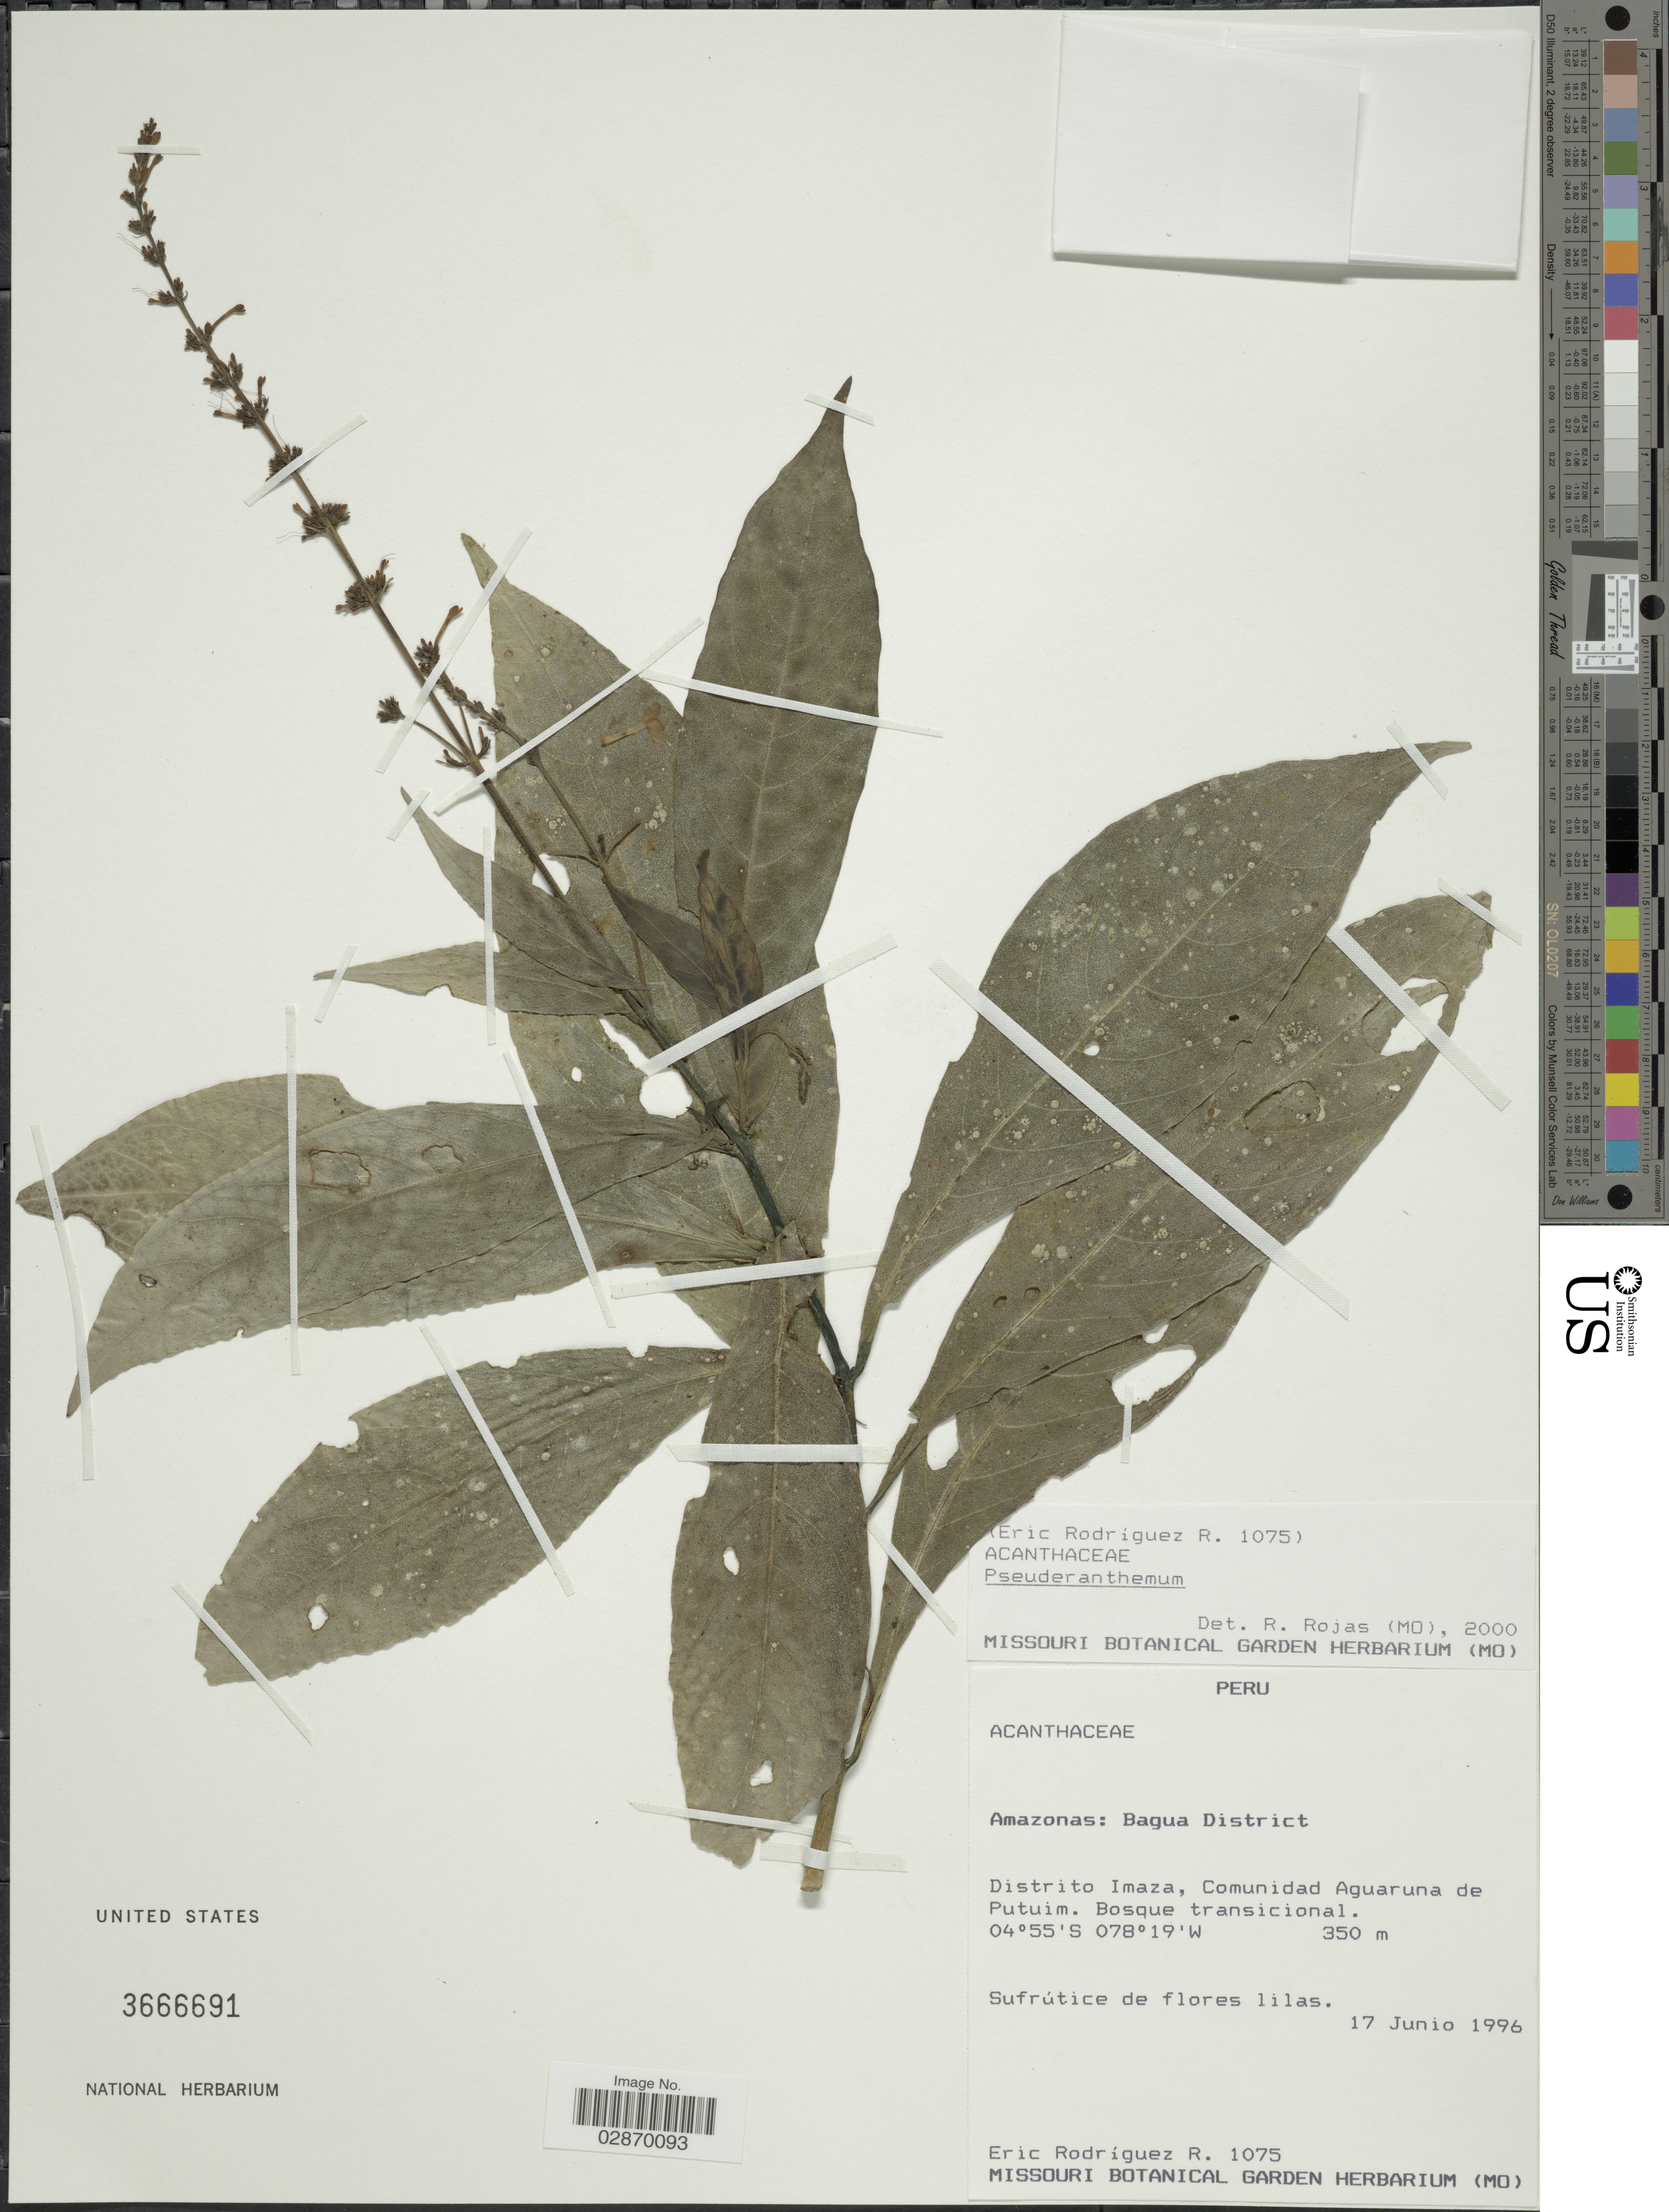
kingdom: Plantae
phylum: Tracheophyta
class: Magnoliopsida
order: Lamiales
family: Acanthaceae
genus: Pseuderanthemum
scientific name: Pseuderanthemum sp.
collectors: E. F. Rodrignez R.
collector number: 1075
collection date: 1996-06-17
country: Peru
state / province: Amazonas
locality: Bagua District, Distrito Imaza, Comunidad Aguaruna de Putuim.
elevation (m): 350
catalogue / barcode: US 3666691